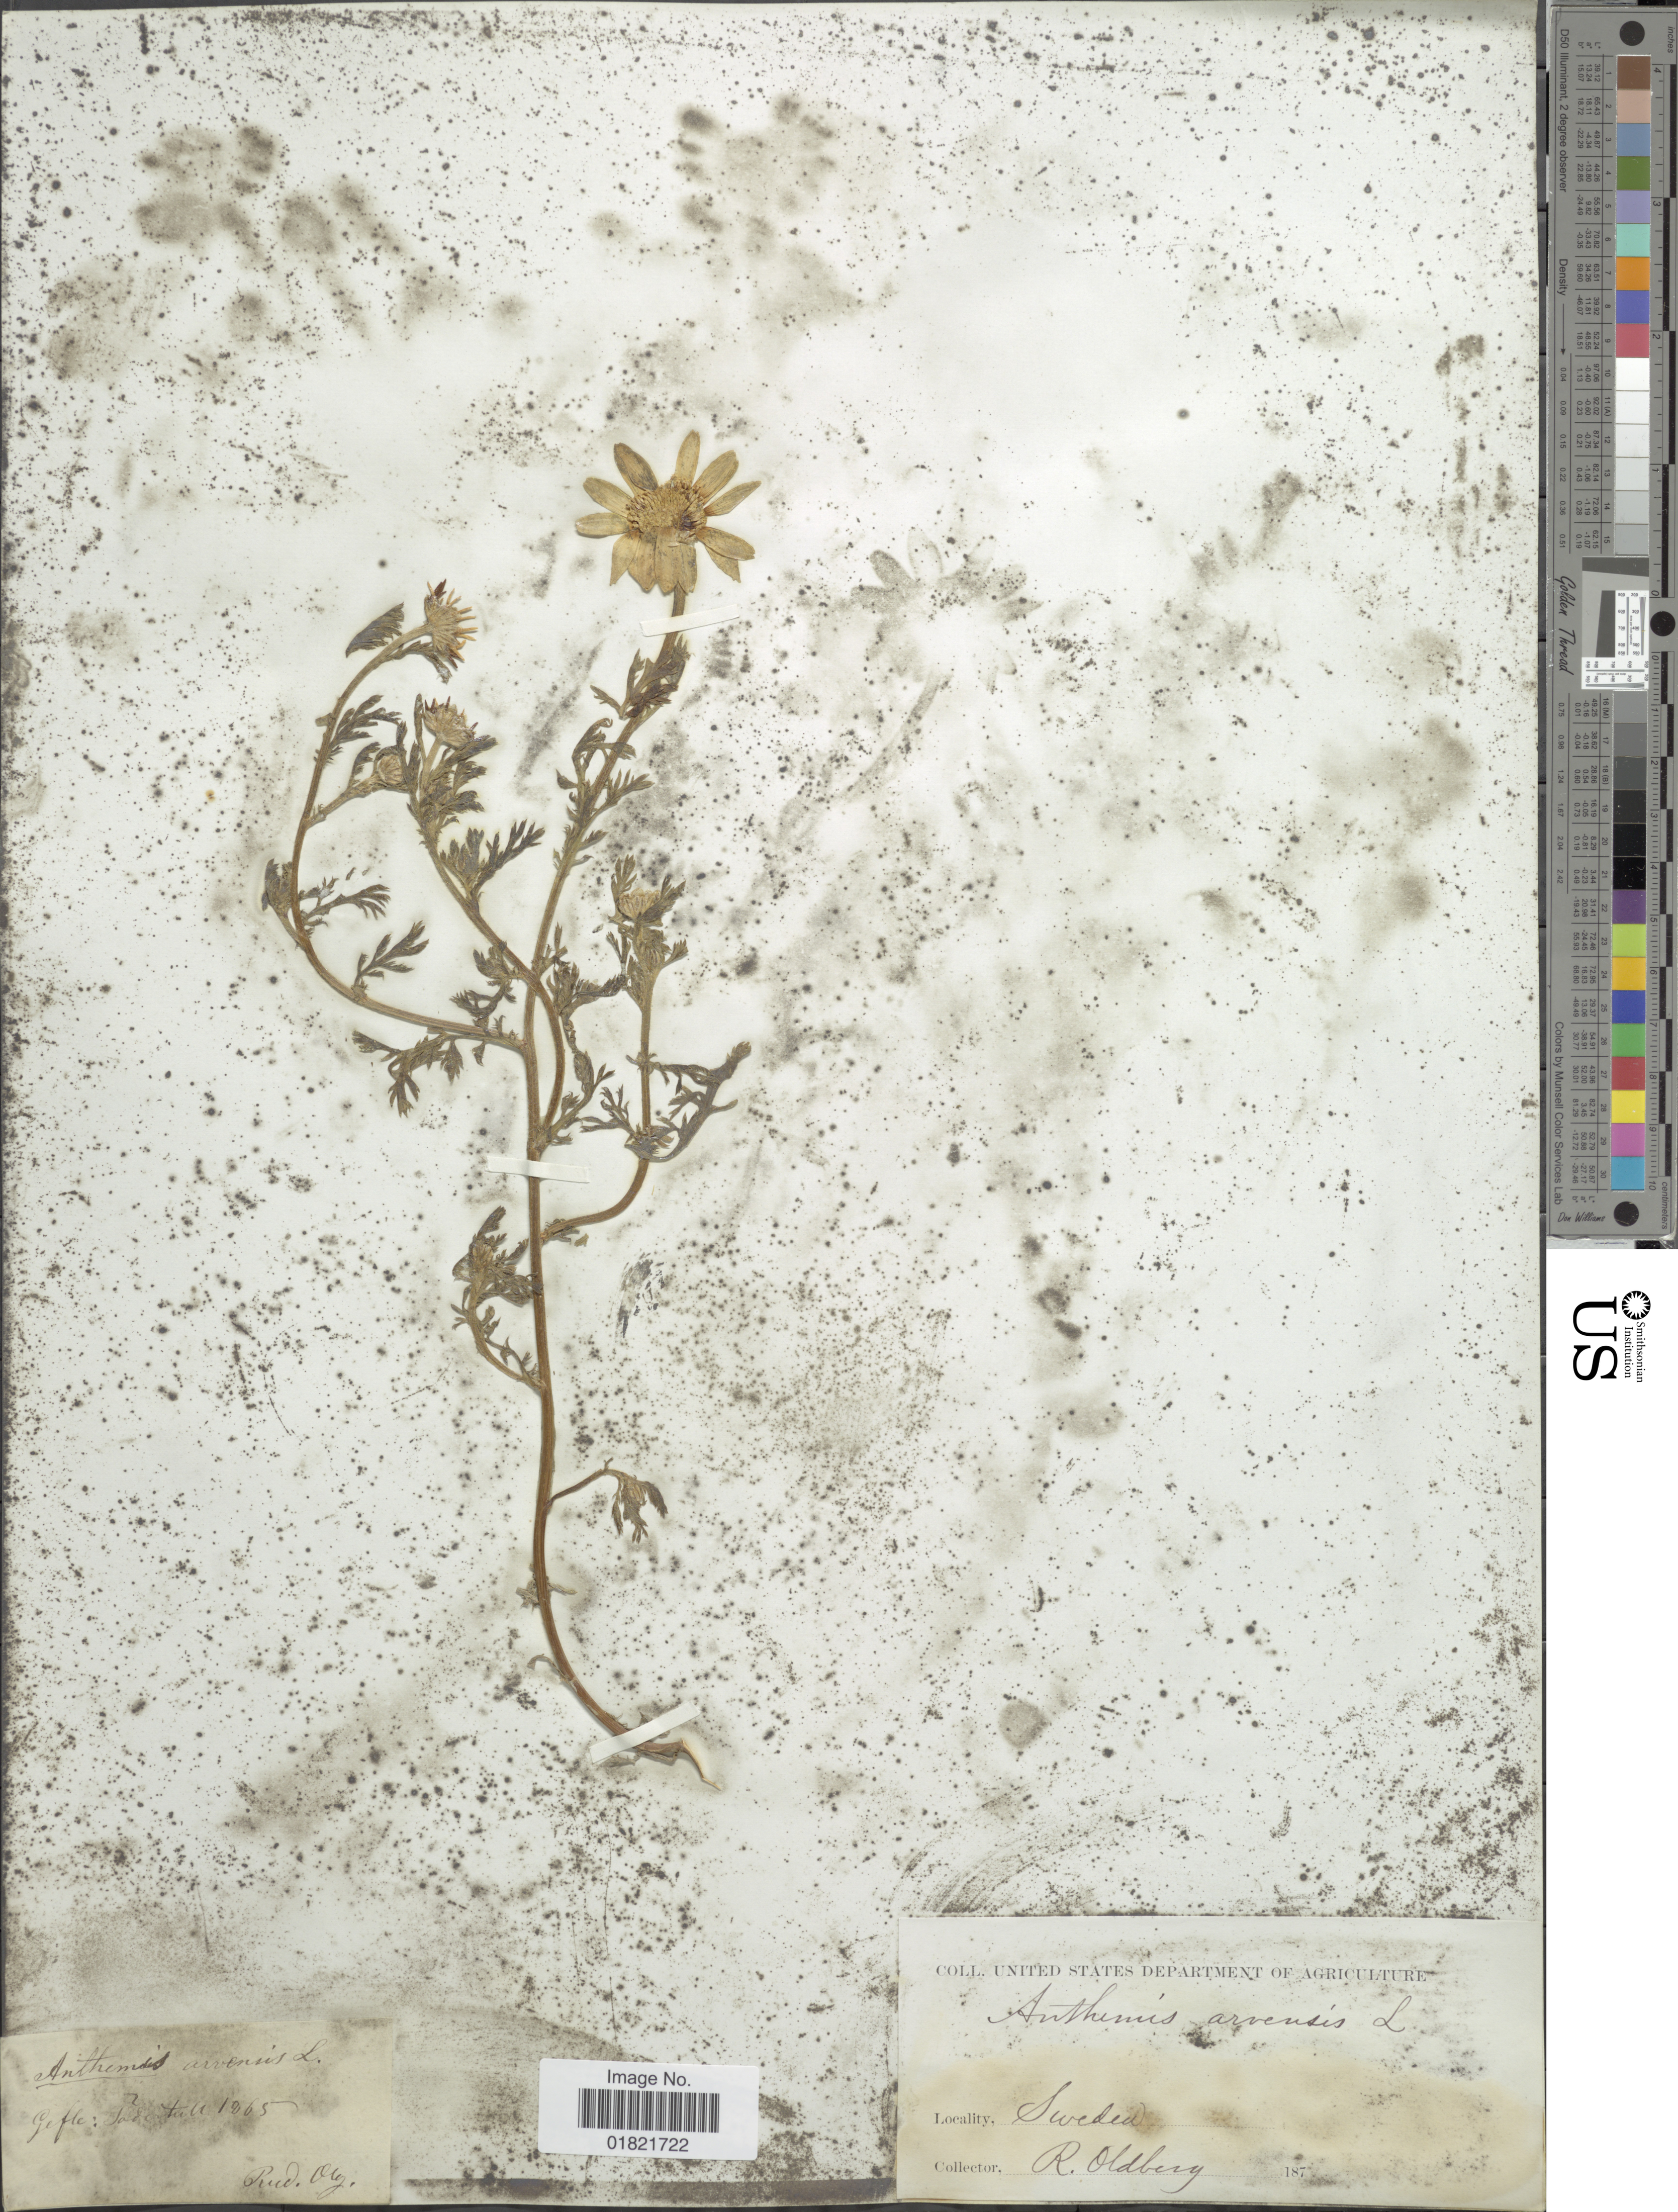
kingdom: Plantae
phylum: Tracheophyta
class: Magnoliopsida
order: Asterales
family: Asteraceae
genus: Anthemis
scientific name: Anthemis arvensis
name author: L.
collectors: R. Oldberg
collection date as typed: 187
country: Sweden